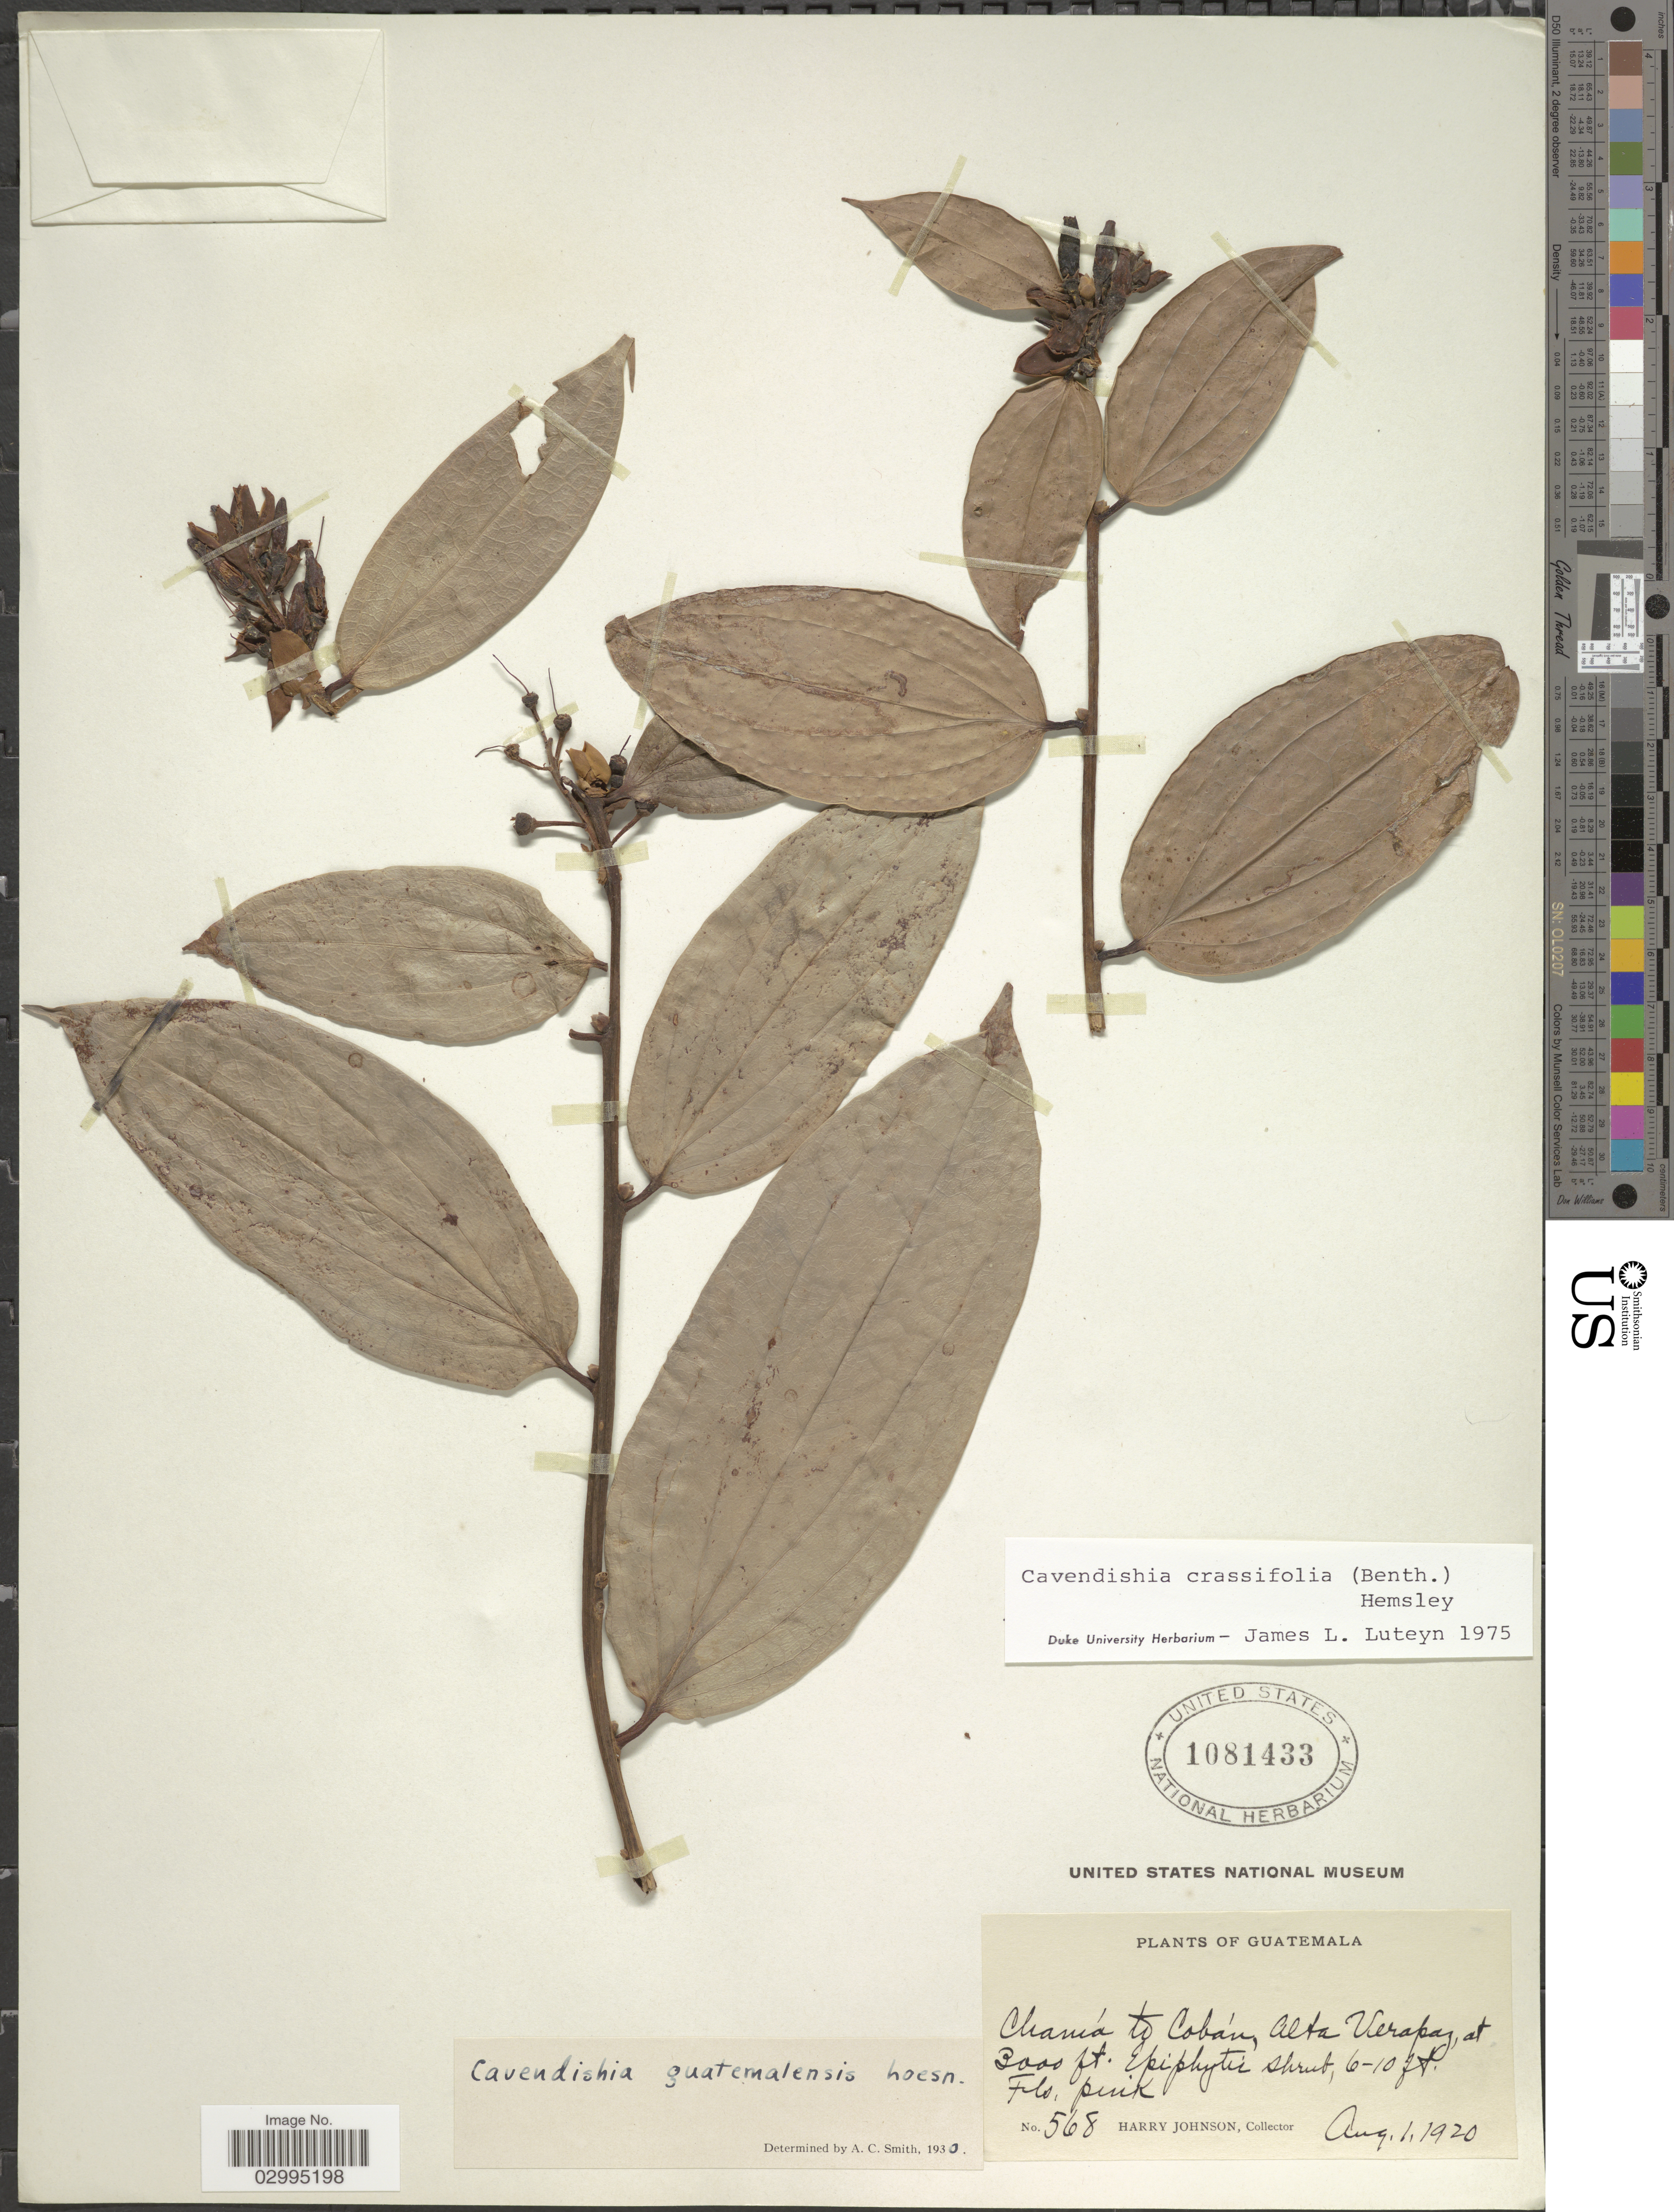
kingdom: Plantae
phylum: Tracheophyta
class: Magnoliopsida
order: Ericales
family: Ericaceae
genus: Cavendishia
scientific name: Cavendishia crassifolia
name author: (Benth.) Hemsl.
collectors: H. Johnson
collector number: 568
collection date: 1920-08-01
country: Guatemala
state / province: Alta Verapaz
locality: Chamá to Cobán.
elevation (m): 914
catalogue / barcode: US 1081433